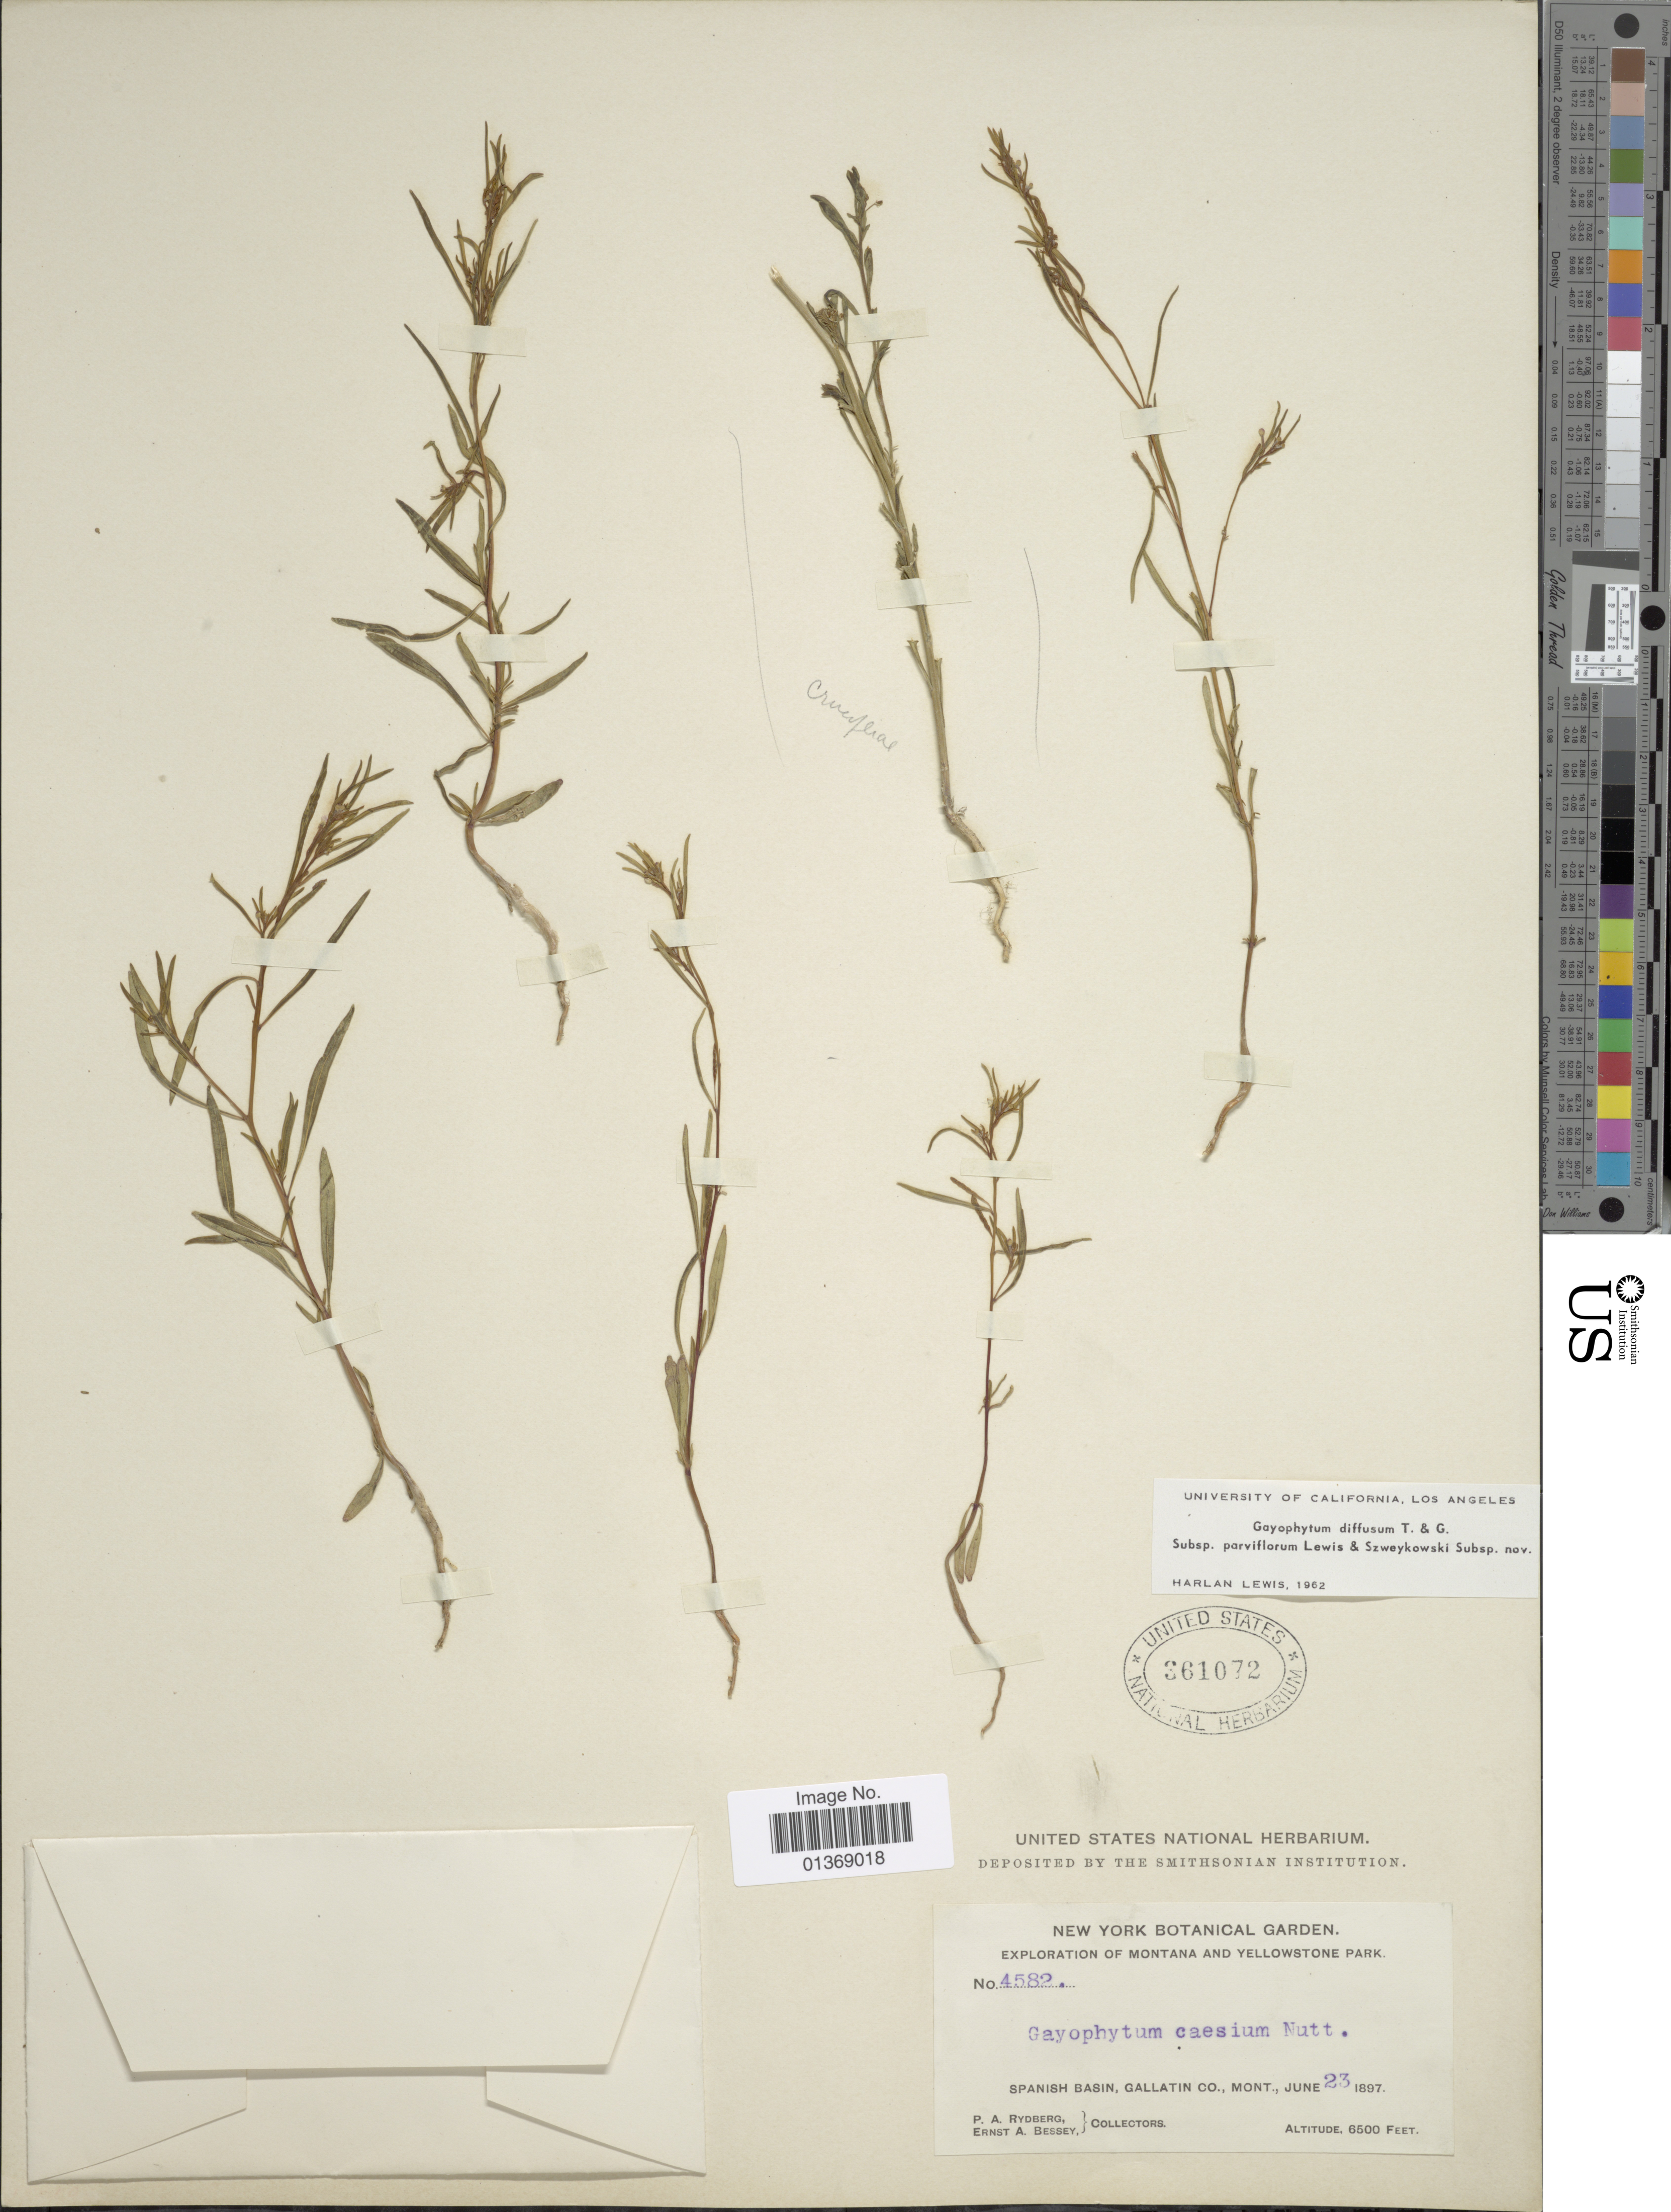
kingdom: Plantae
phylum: Tracheophyta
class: Magnoliopsida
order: Myrtales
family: Onagraceae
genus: Gayophytum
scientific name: Gayophytum diffusum subsp. parviflorum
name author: F. H. Lewis & Szweyk.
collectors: P. A. Rydberg & E. A. Bessey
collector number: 4582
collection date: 1897-06-23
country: United States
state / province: Montana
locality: Yellowstone Park, Spanish Basin, Gallatin Co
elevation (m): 1981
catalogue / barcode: US 361072